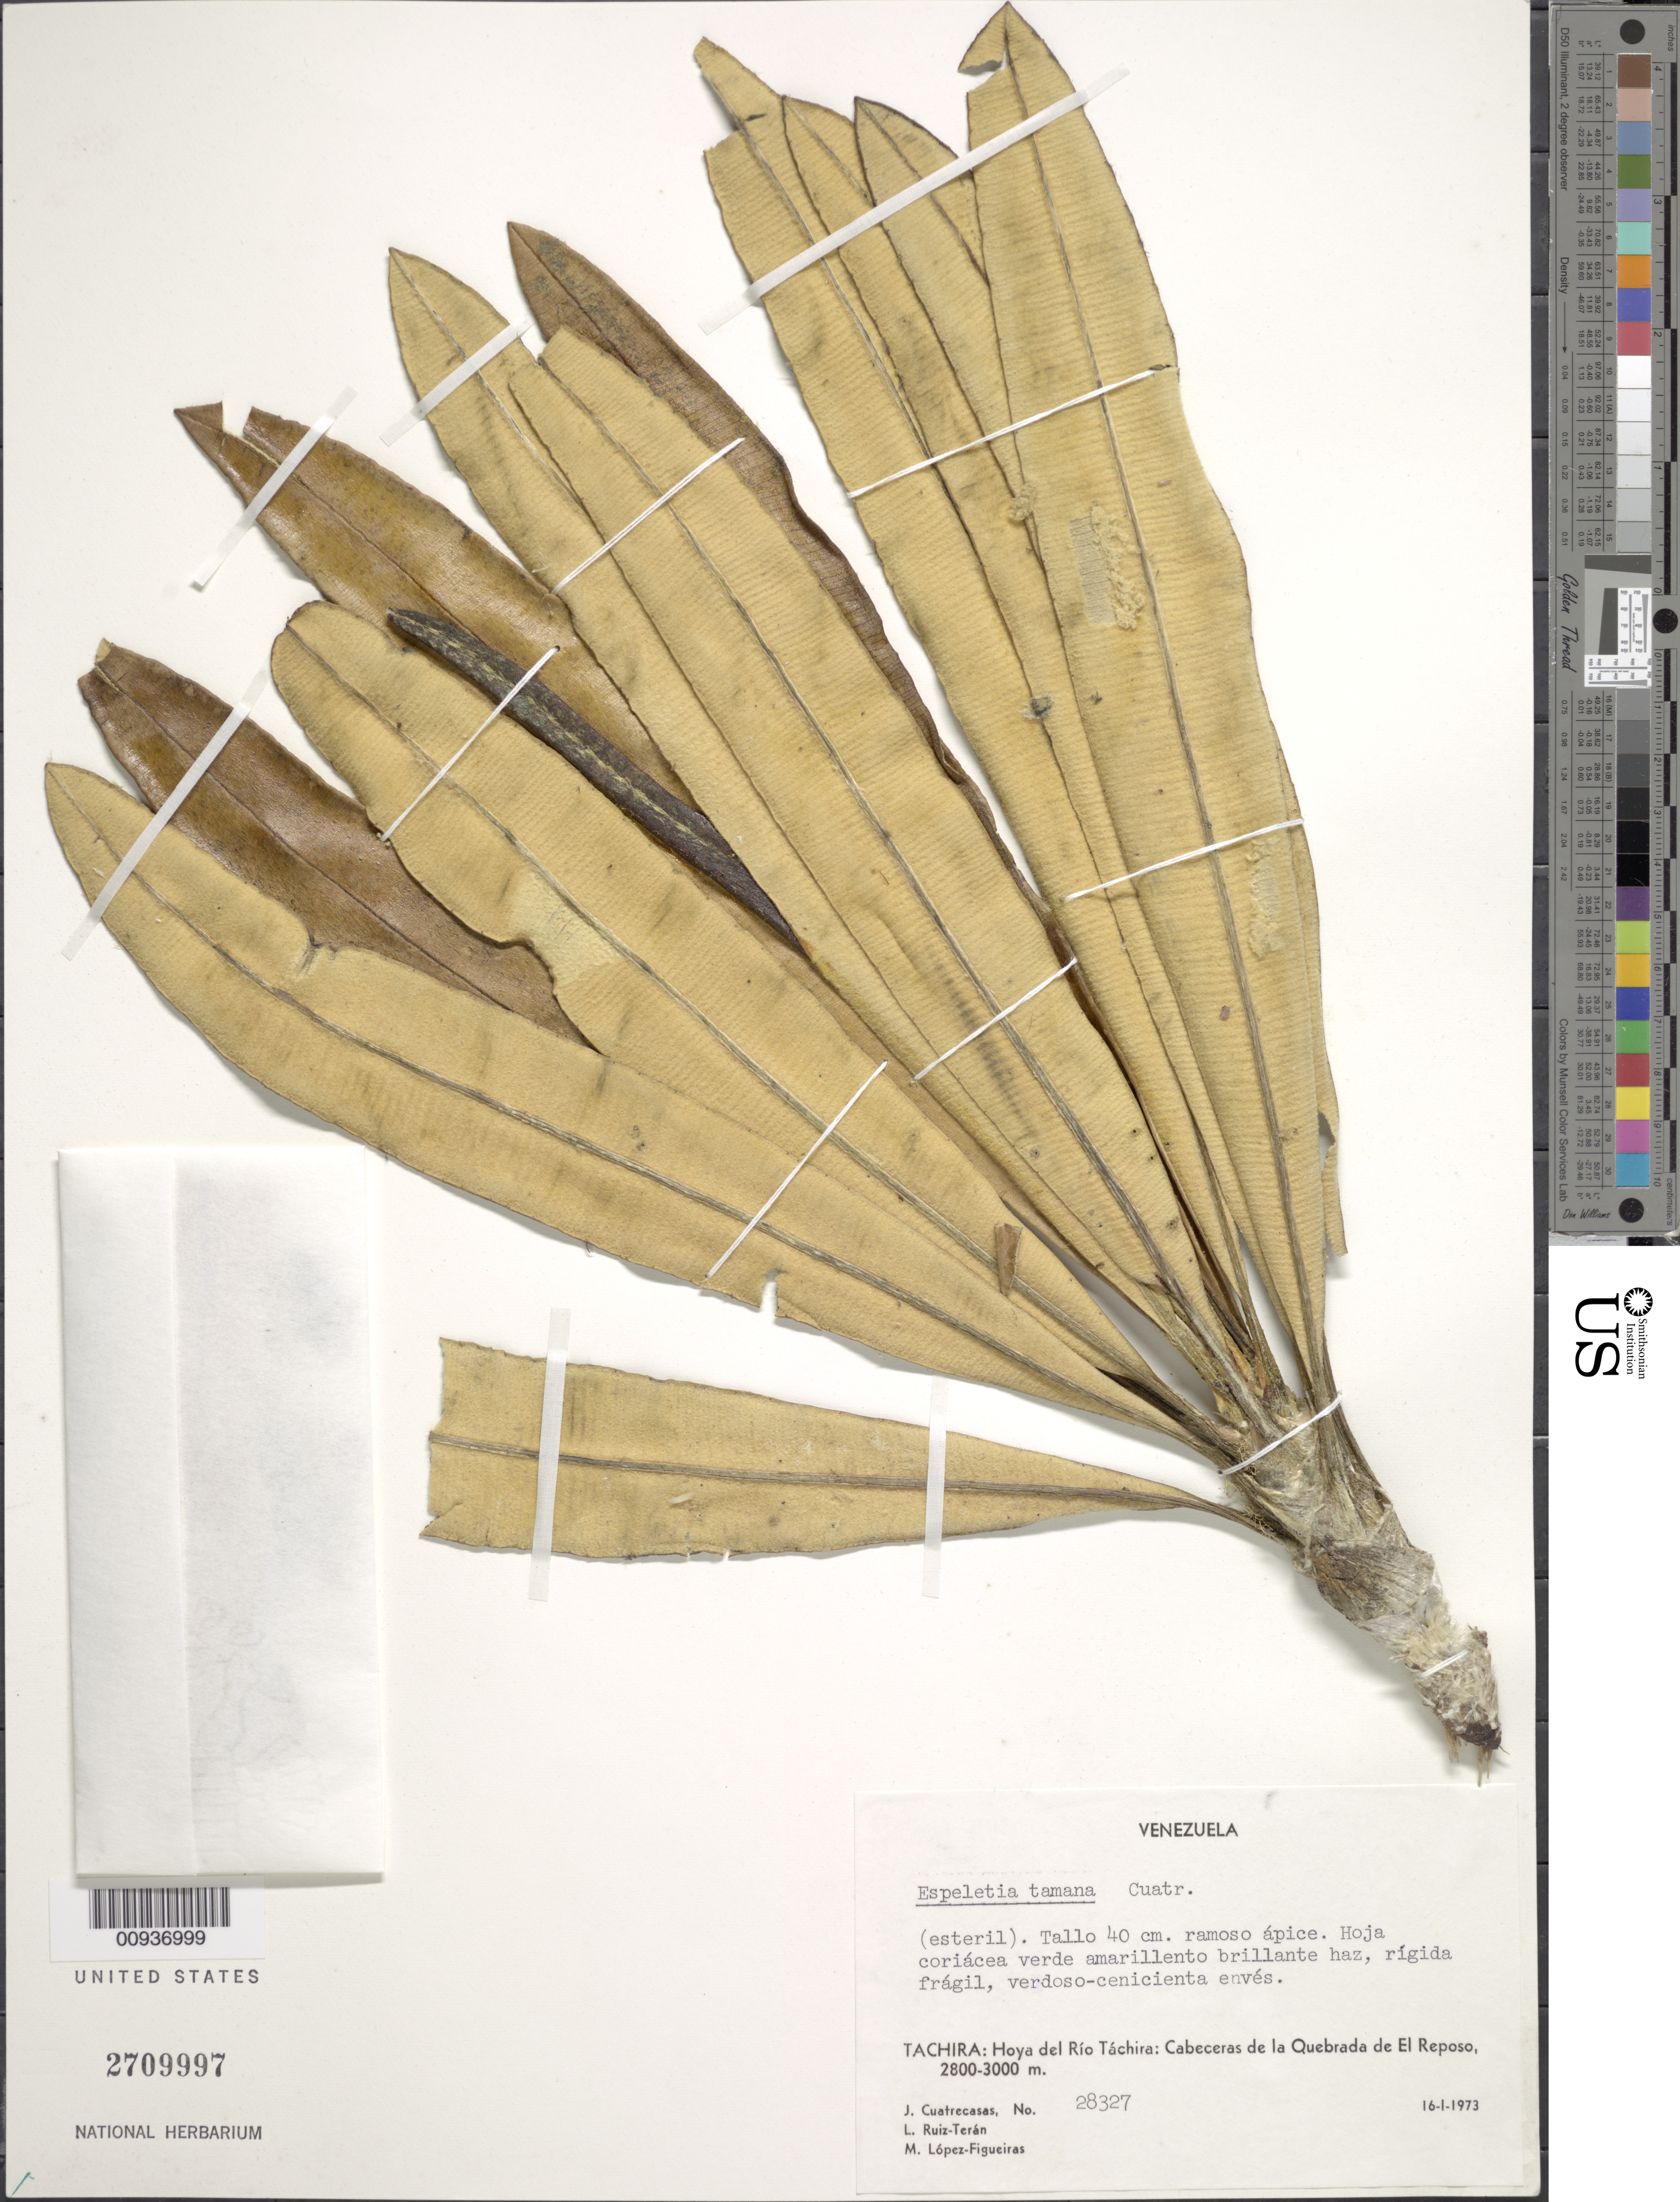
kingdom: Plantae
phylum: Tracheophyta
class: Magnoliopsida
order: Asterales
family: Asteraceae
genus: Libanothamnus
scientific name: Libanothamnus tamanus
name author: (Cuatrec.) Cuatrec.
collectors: J. Cuatrecasas, L. E. Ruíz-Terán & M. López Figueiras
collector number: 28327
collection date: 1973-01-16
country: Venezuela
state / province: Táchira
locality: Hoya del Río Táchira: Cabeceras de la Quebrada de El Reposo.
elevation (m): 2800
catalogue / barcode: US 2709997